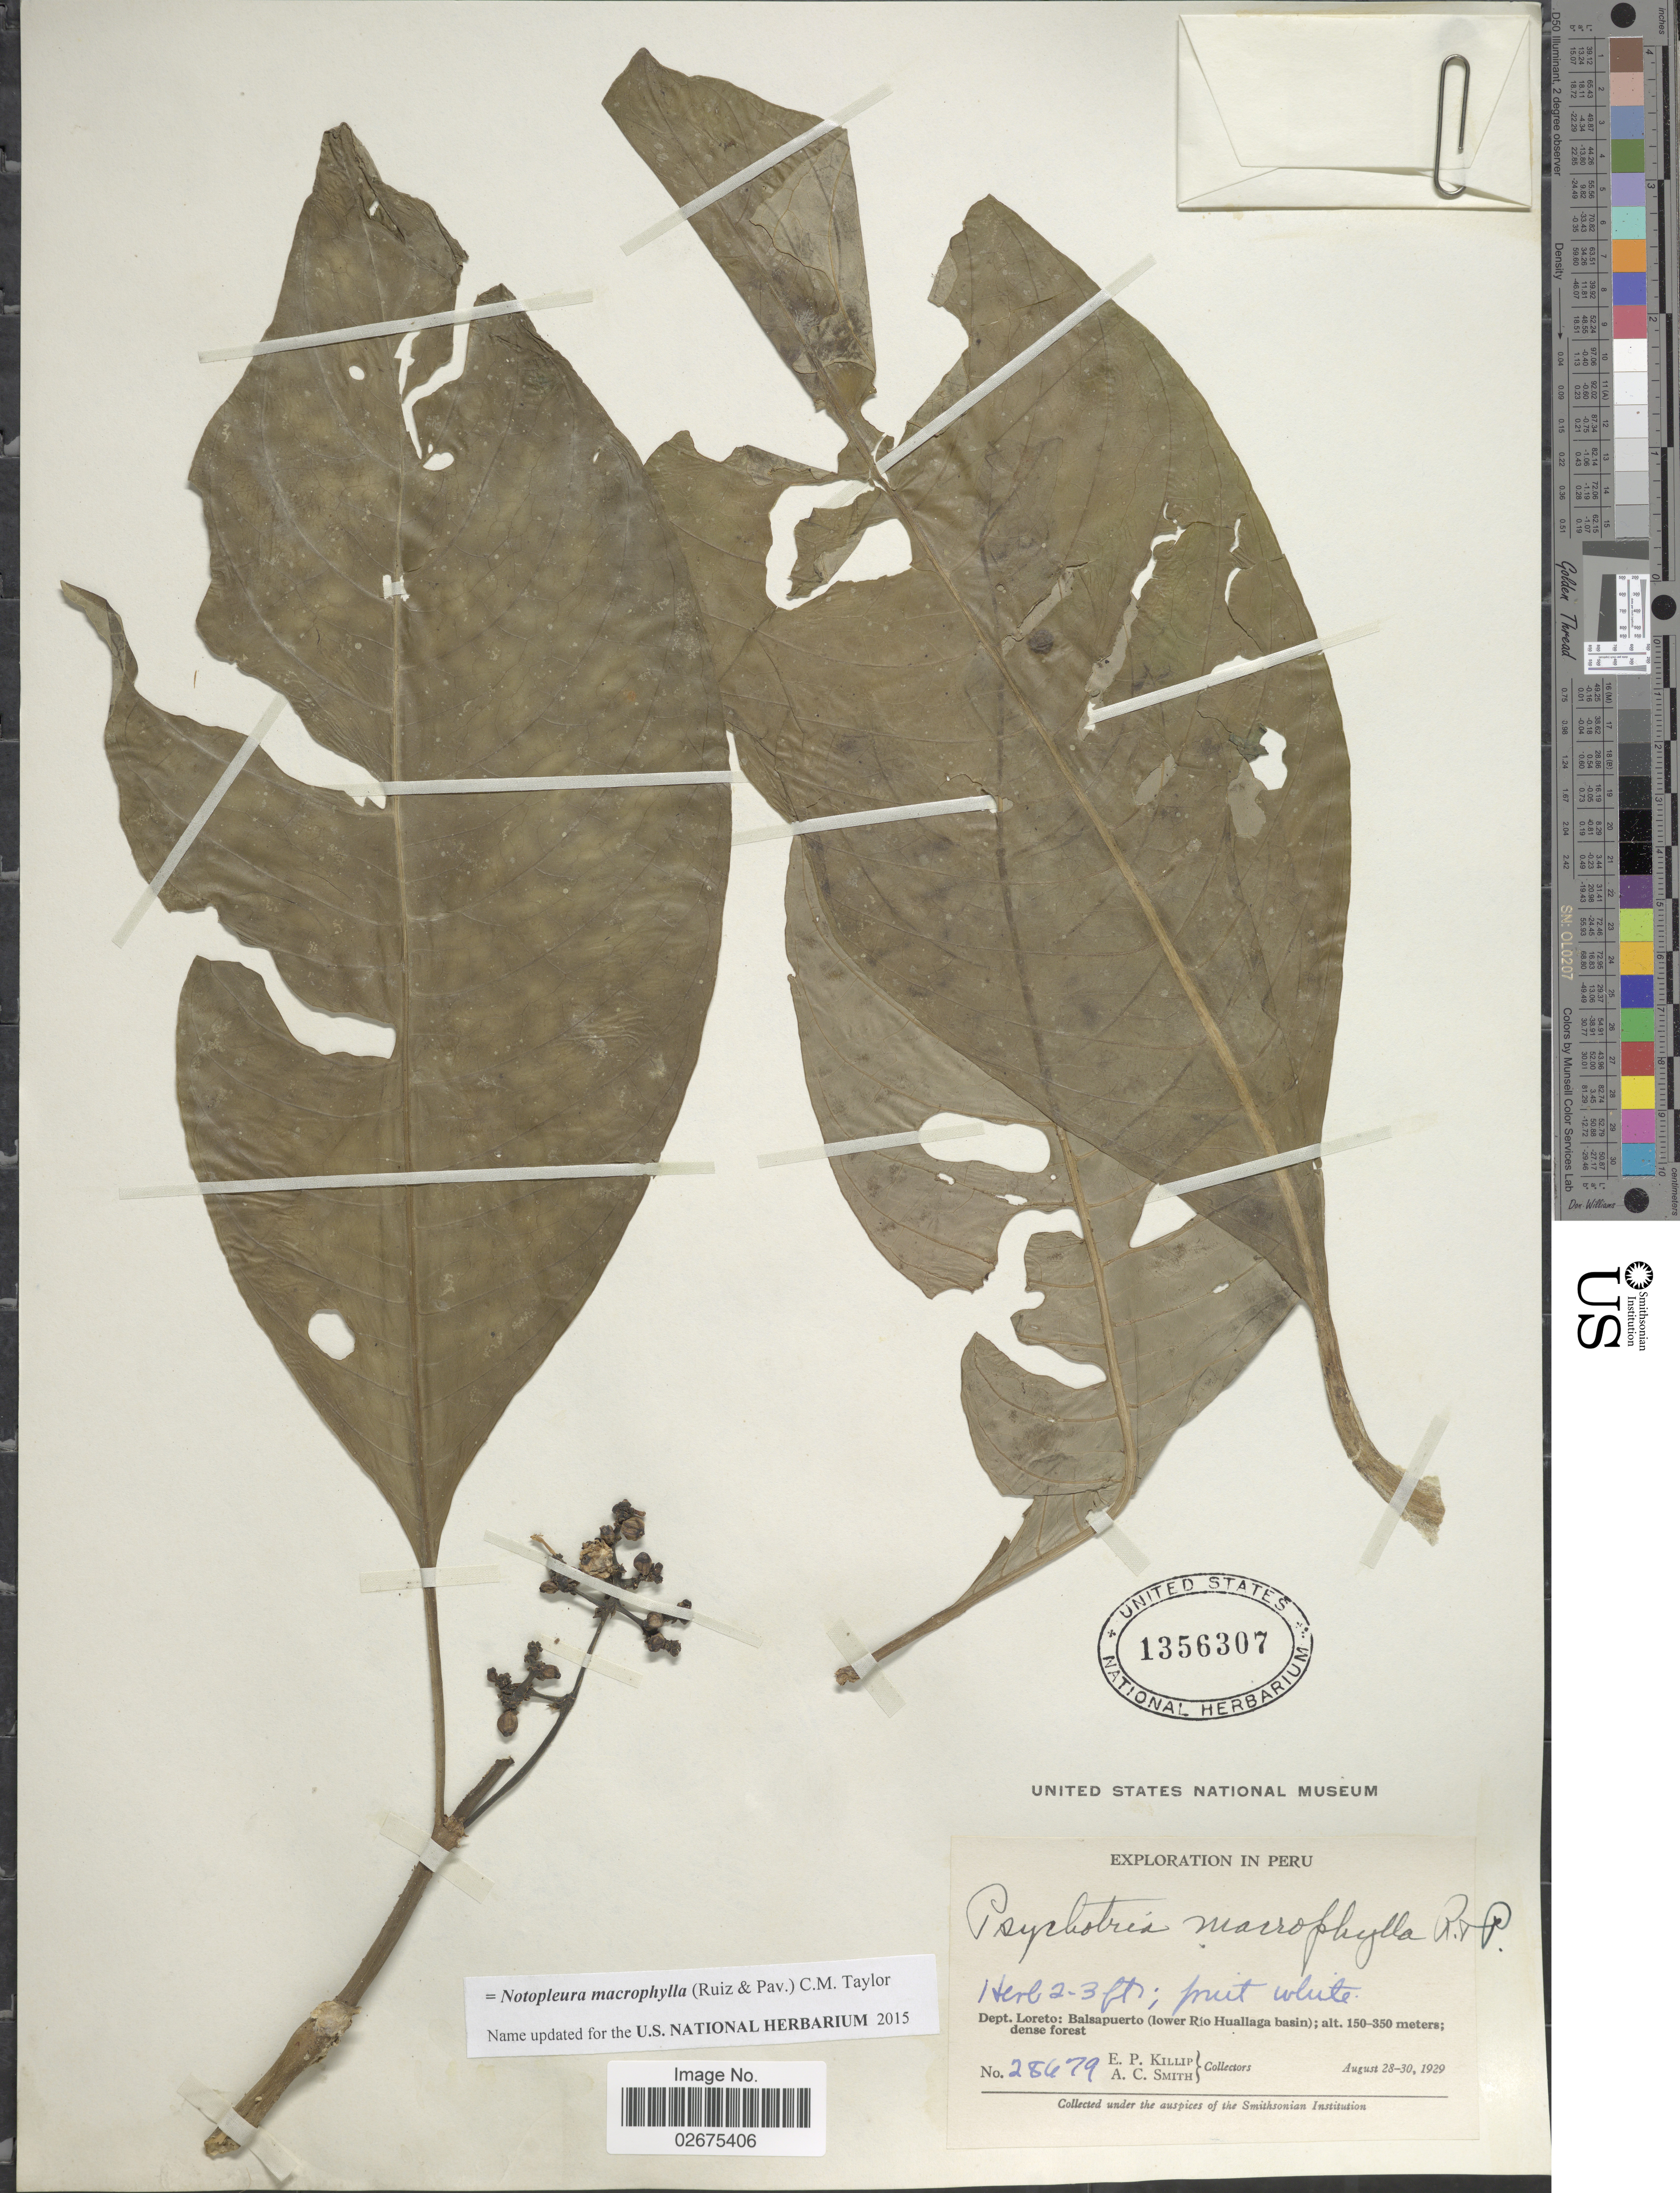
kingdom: Plantae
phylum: Tracheophyta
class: Magnoliopsida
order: Gentianales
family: Rubiaceae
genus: Notopleura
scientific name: Notopleura macrophylla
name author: (Ruiz & Pav.) C.M. Taylor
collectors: E. P. Killip & A. C. Smith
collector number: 28679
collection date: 1929-08-28/1929-08-30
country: Peru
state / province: Loreto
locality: Balsapuerto (lower Rio Huallaga basin)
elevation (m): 150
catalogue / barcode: US 1356307